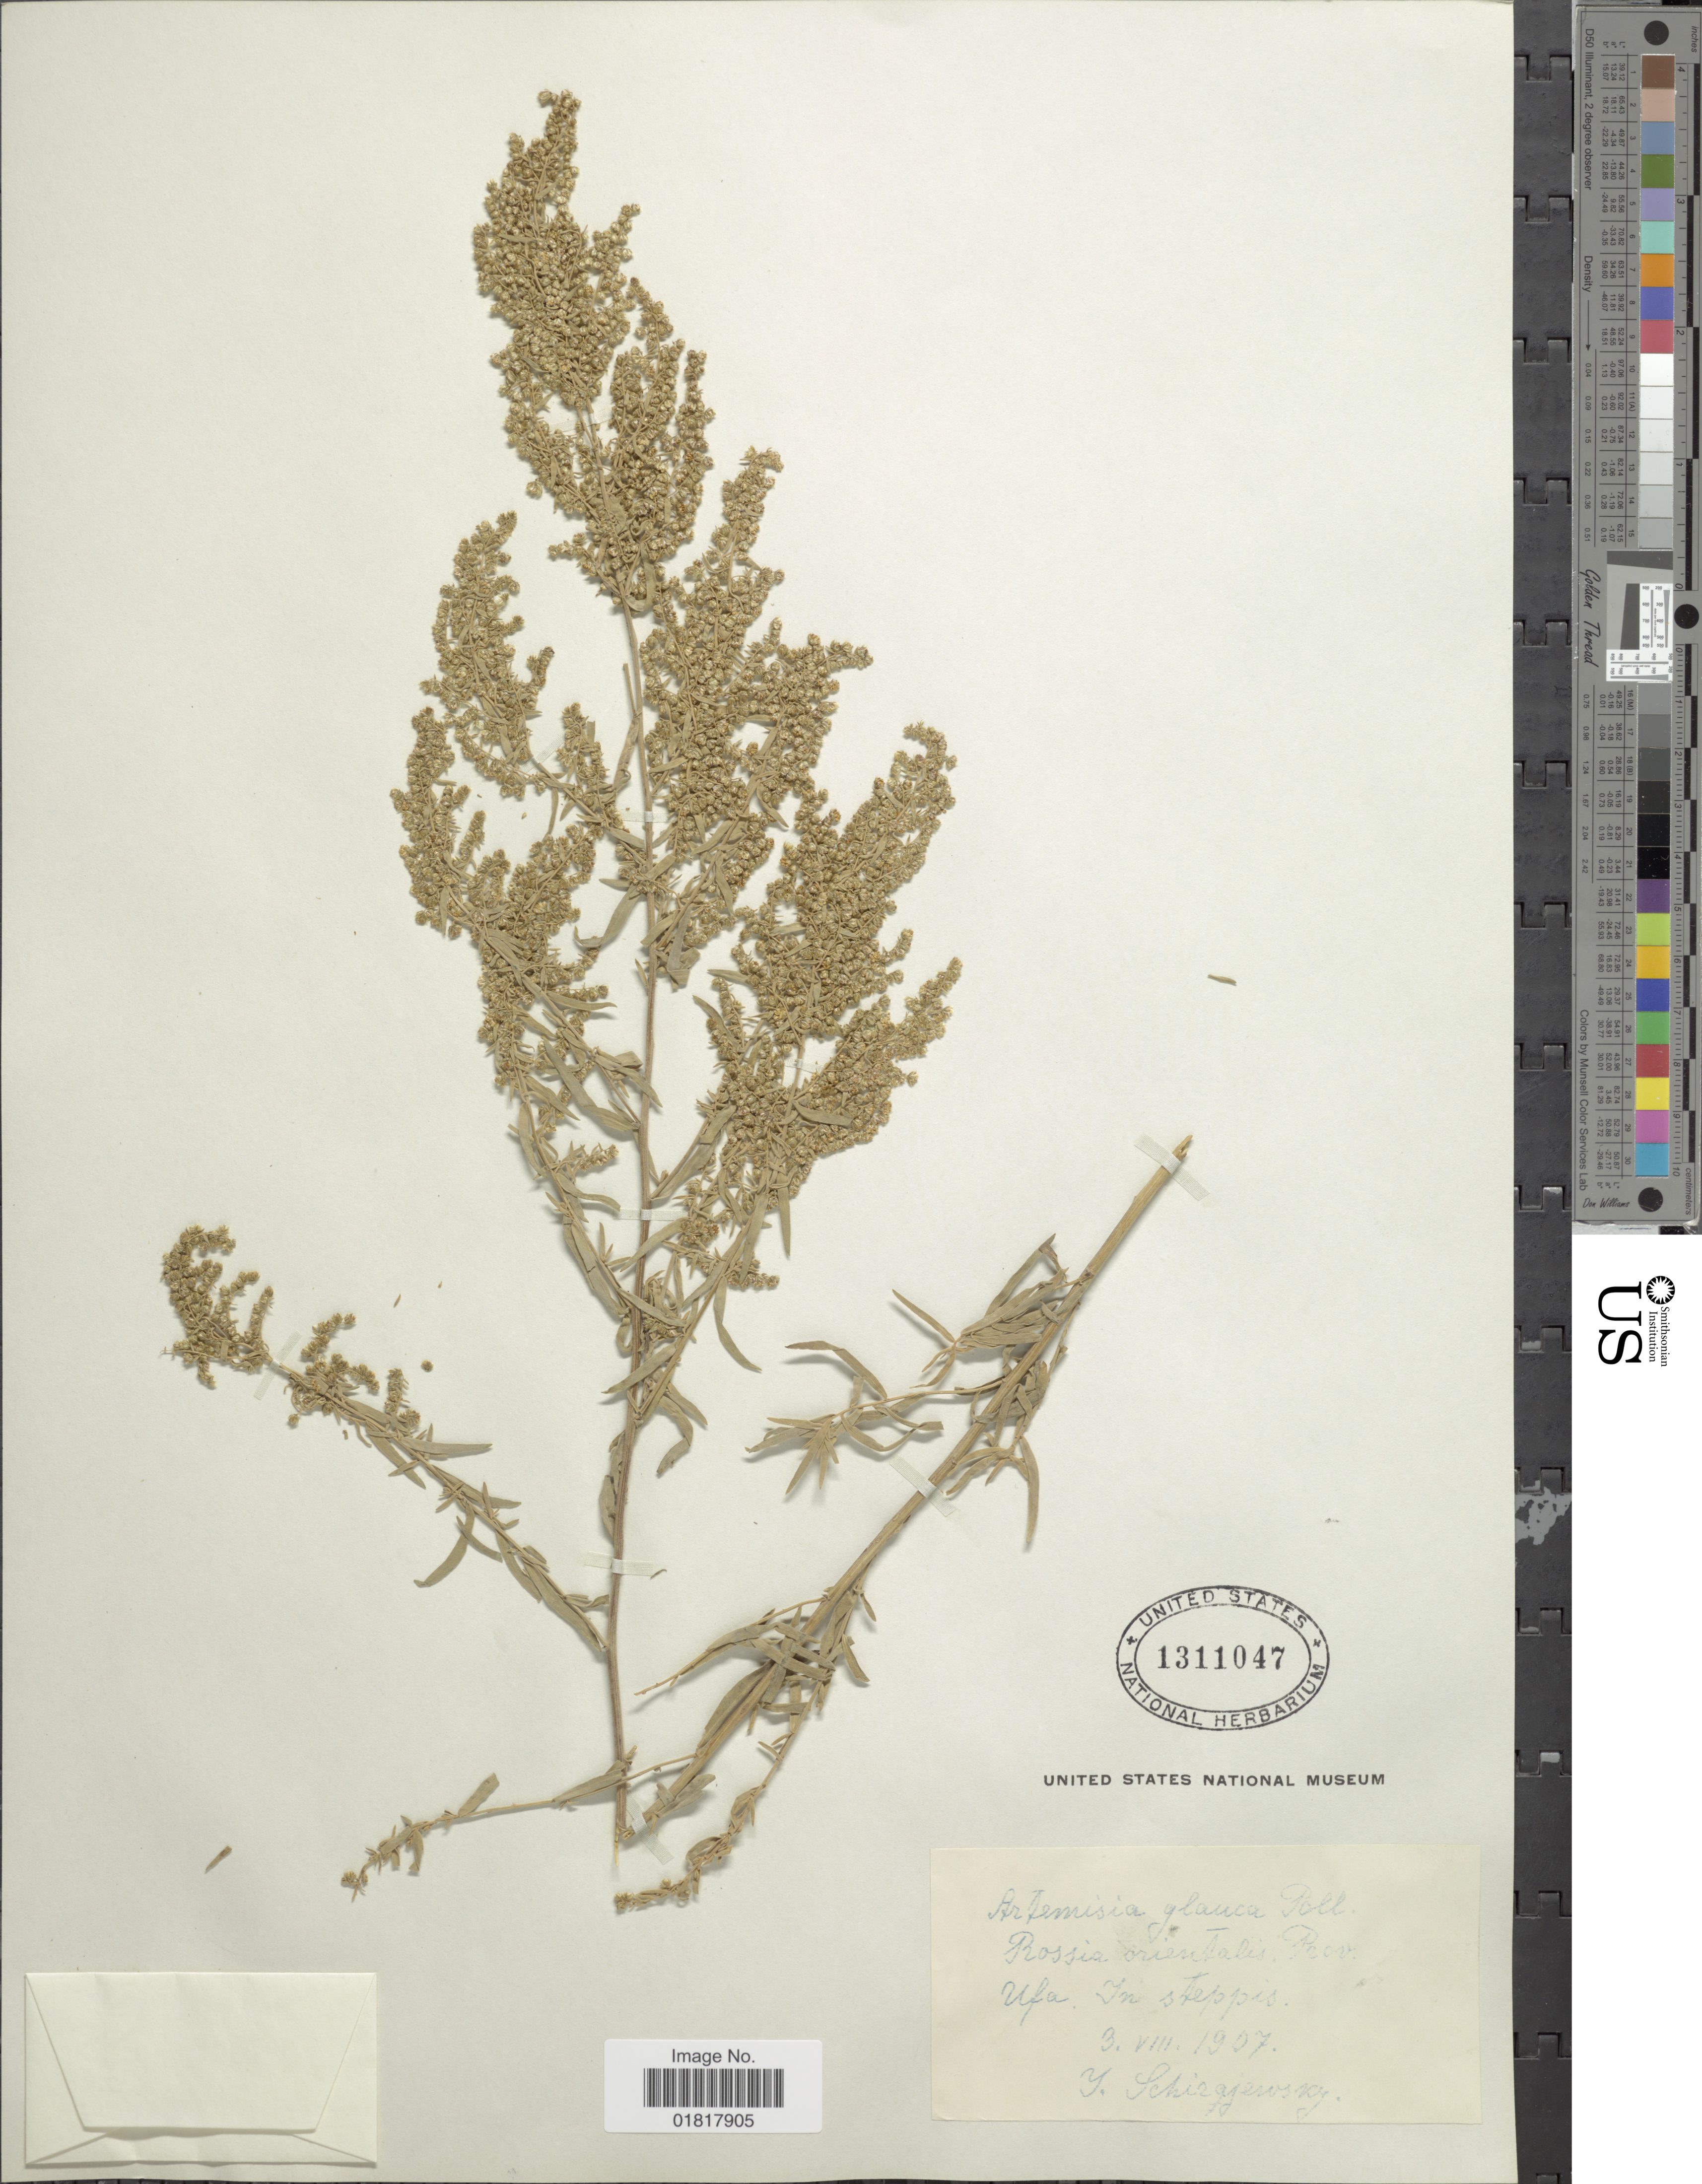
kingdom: Plantae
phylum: Tracheophyta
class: Magnoliopsida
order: Asterales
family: Asteraceae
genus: Artemisia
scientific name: Artemisia glauca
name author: Pall. ex Willd.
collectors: I. Schiraevsky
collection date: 1907-08-03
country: Russian Federation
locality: Orssia orientalis, Prov. Ufa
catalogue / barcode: US 1311047